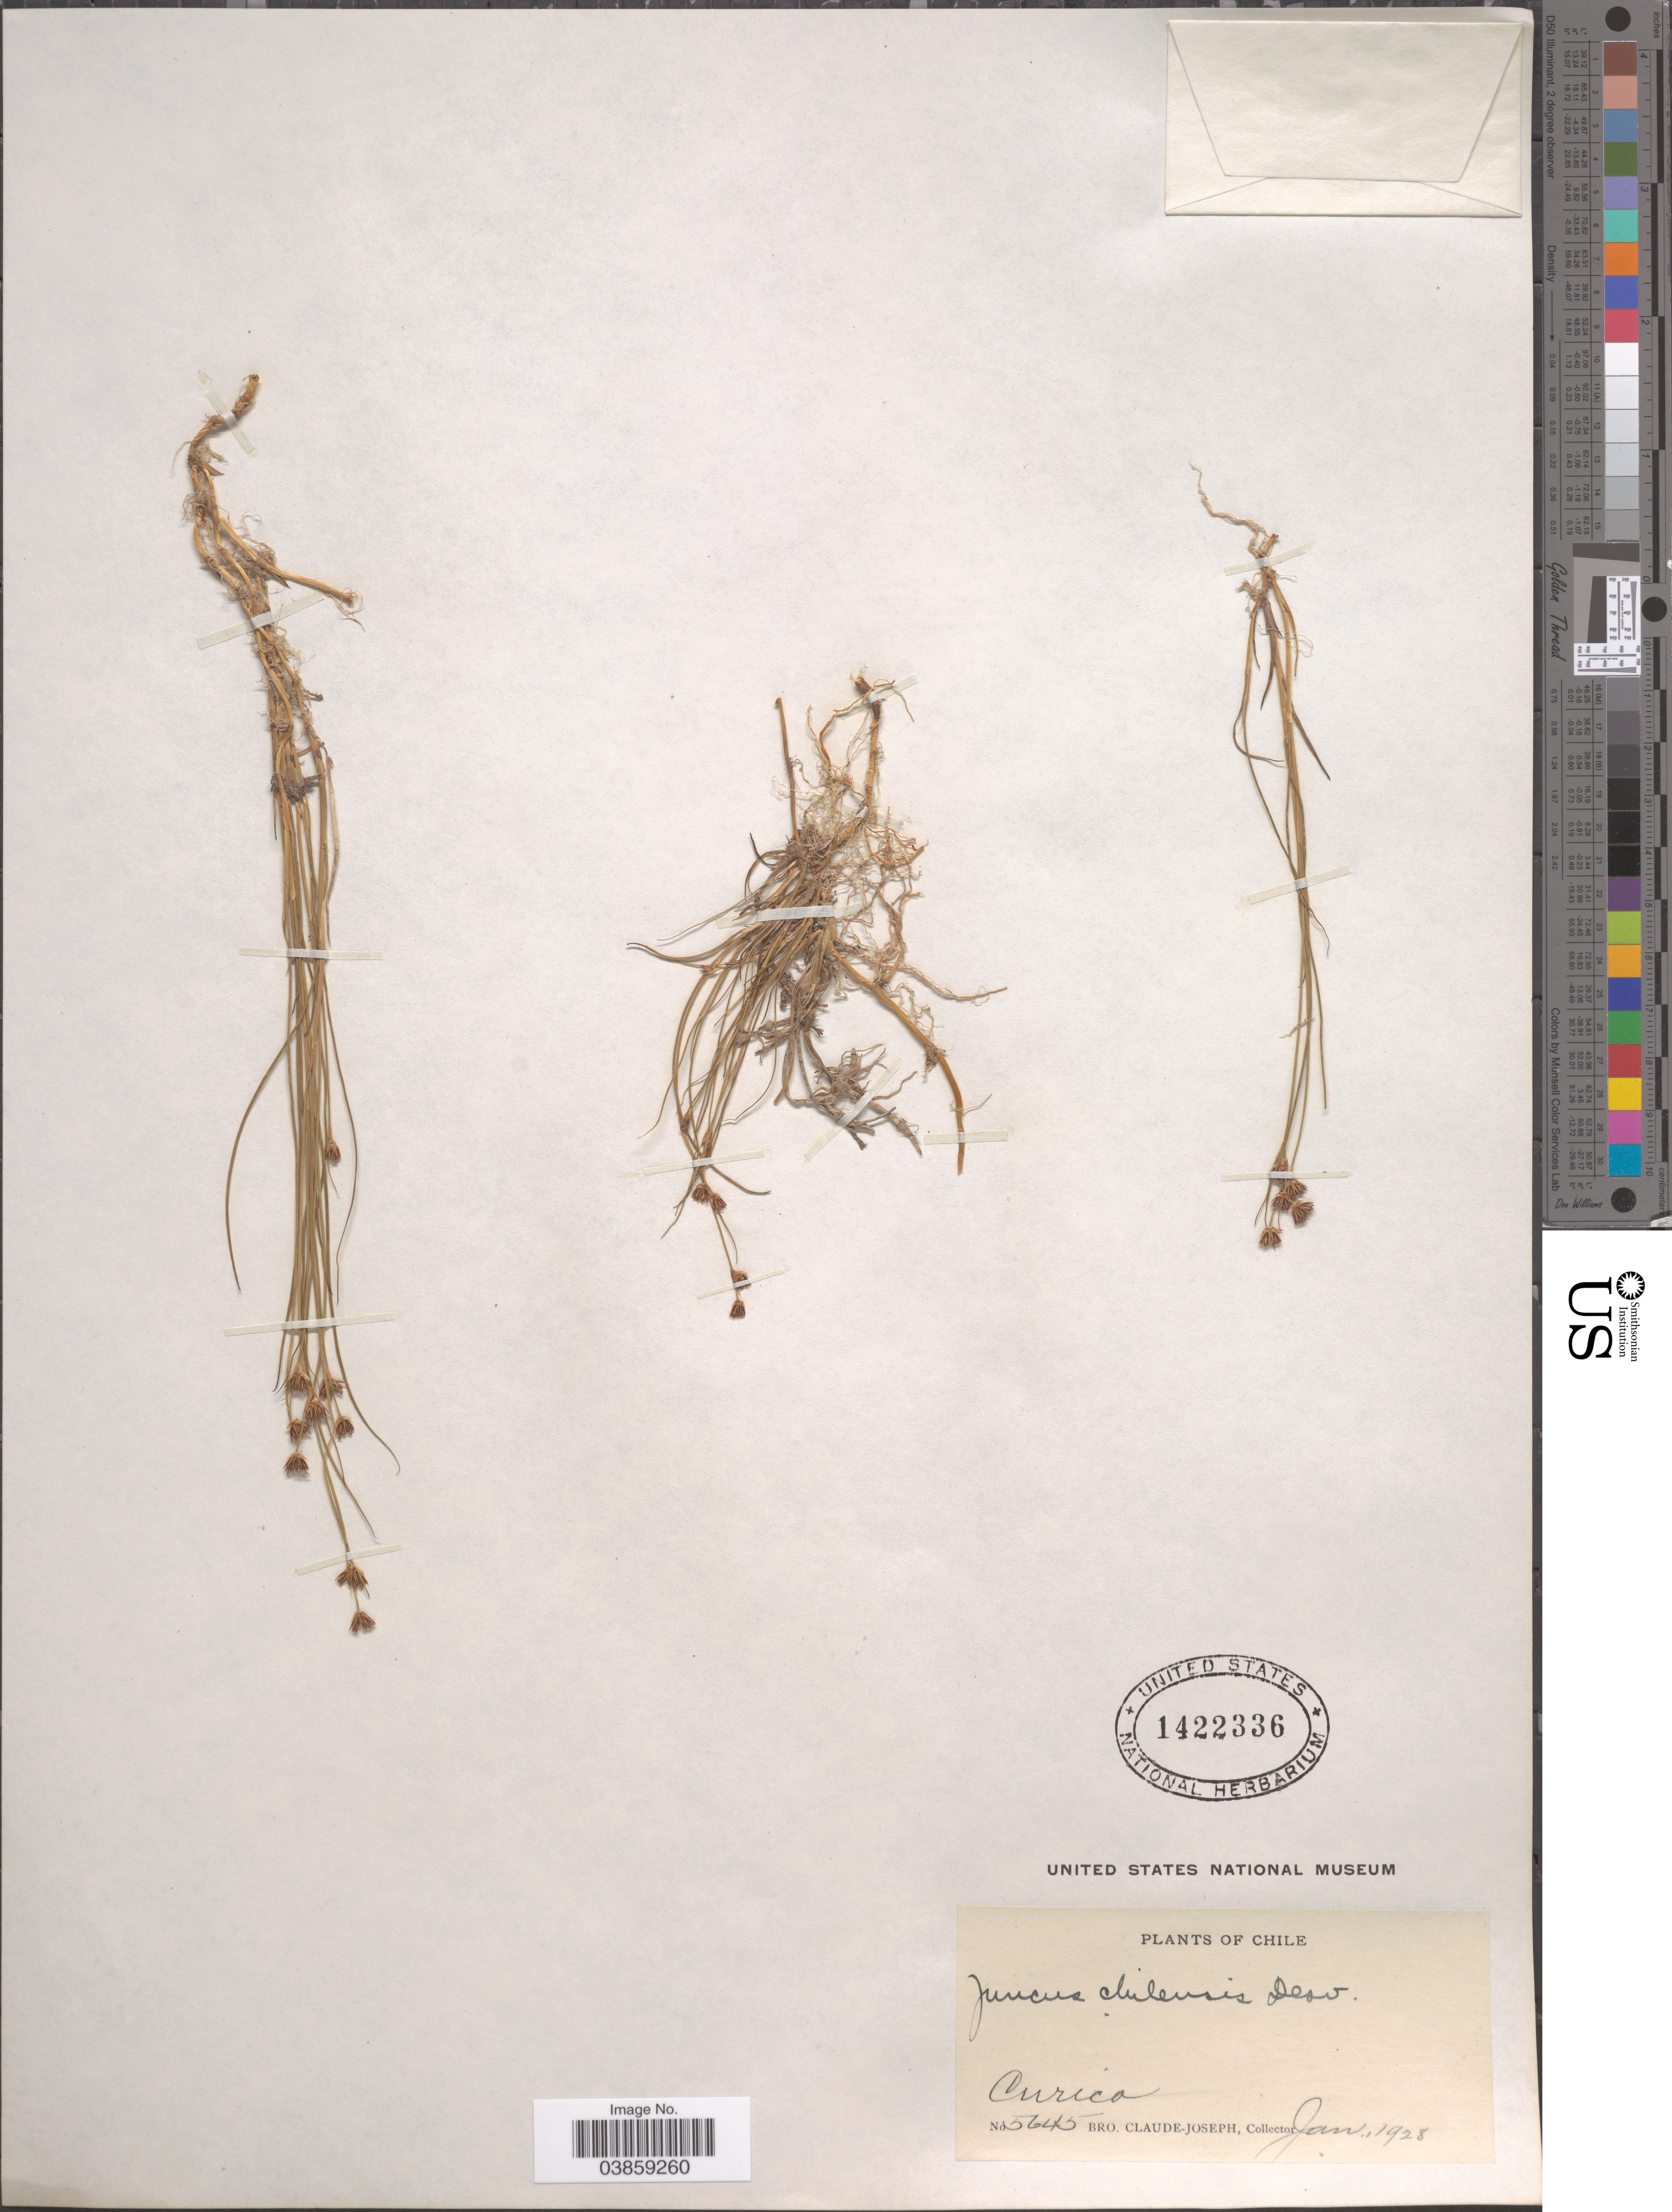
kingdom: Plantae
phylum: Tracheophyta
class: Liliopsida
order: Poales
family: Juncaceae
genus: Juncus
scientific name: Juncus chilensis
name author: Gay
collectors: Bro. Claude-Joseph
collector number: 5645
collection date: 1928-01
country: Chile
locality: Curico.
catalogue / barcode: US 1422336